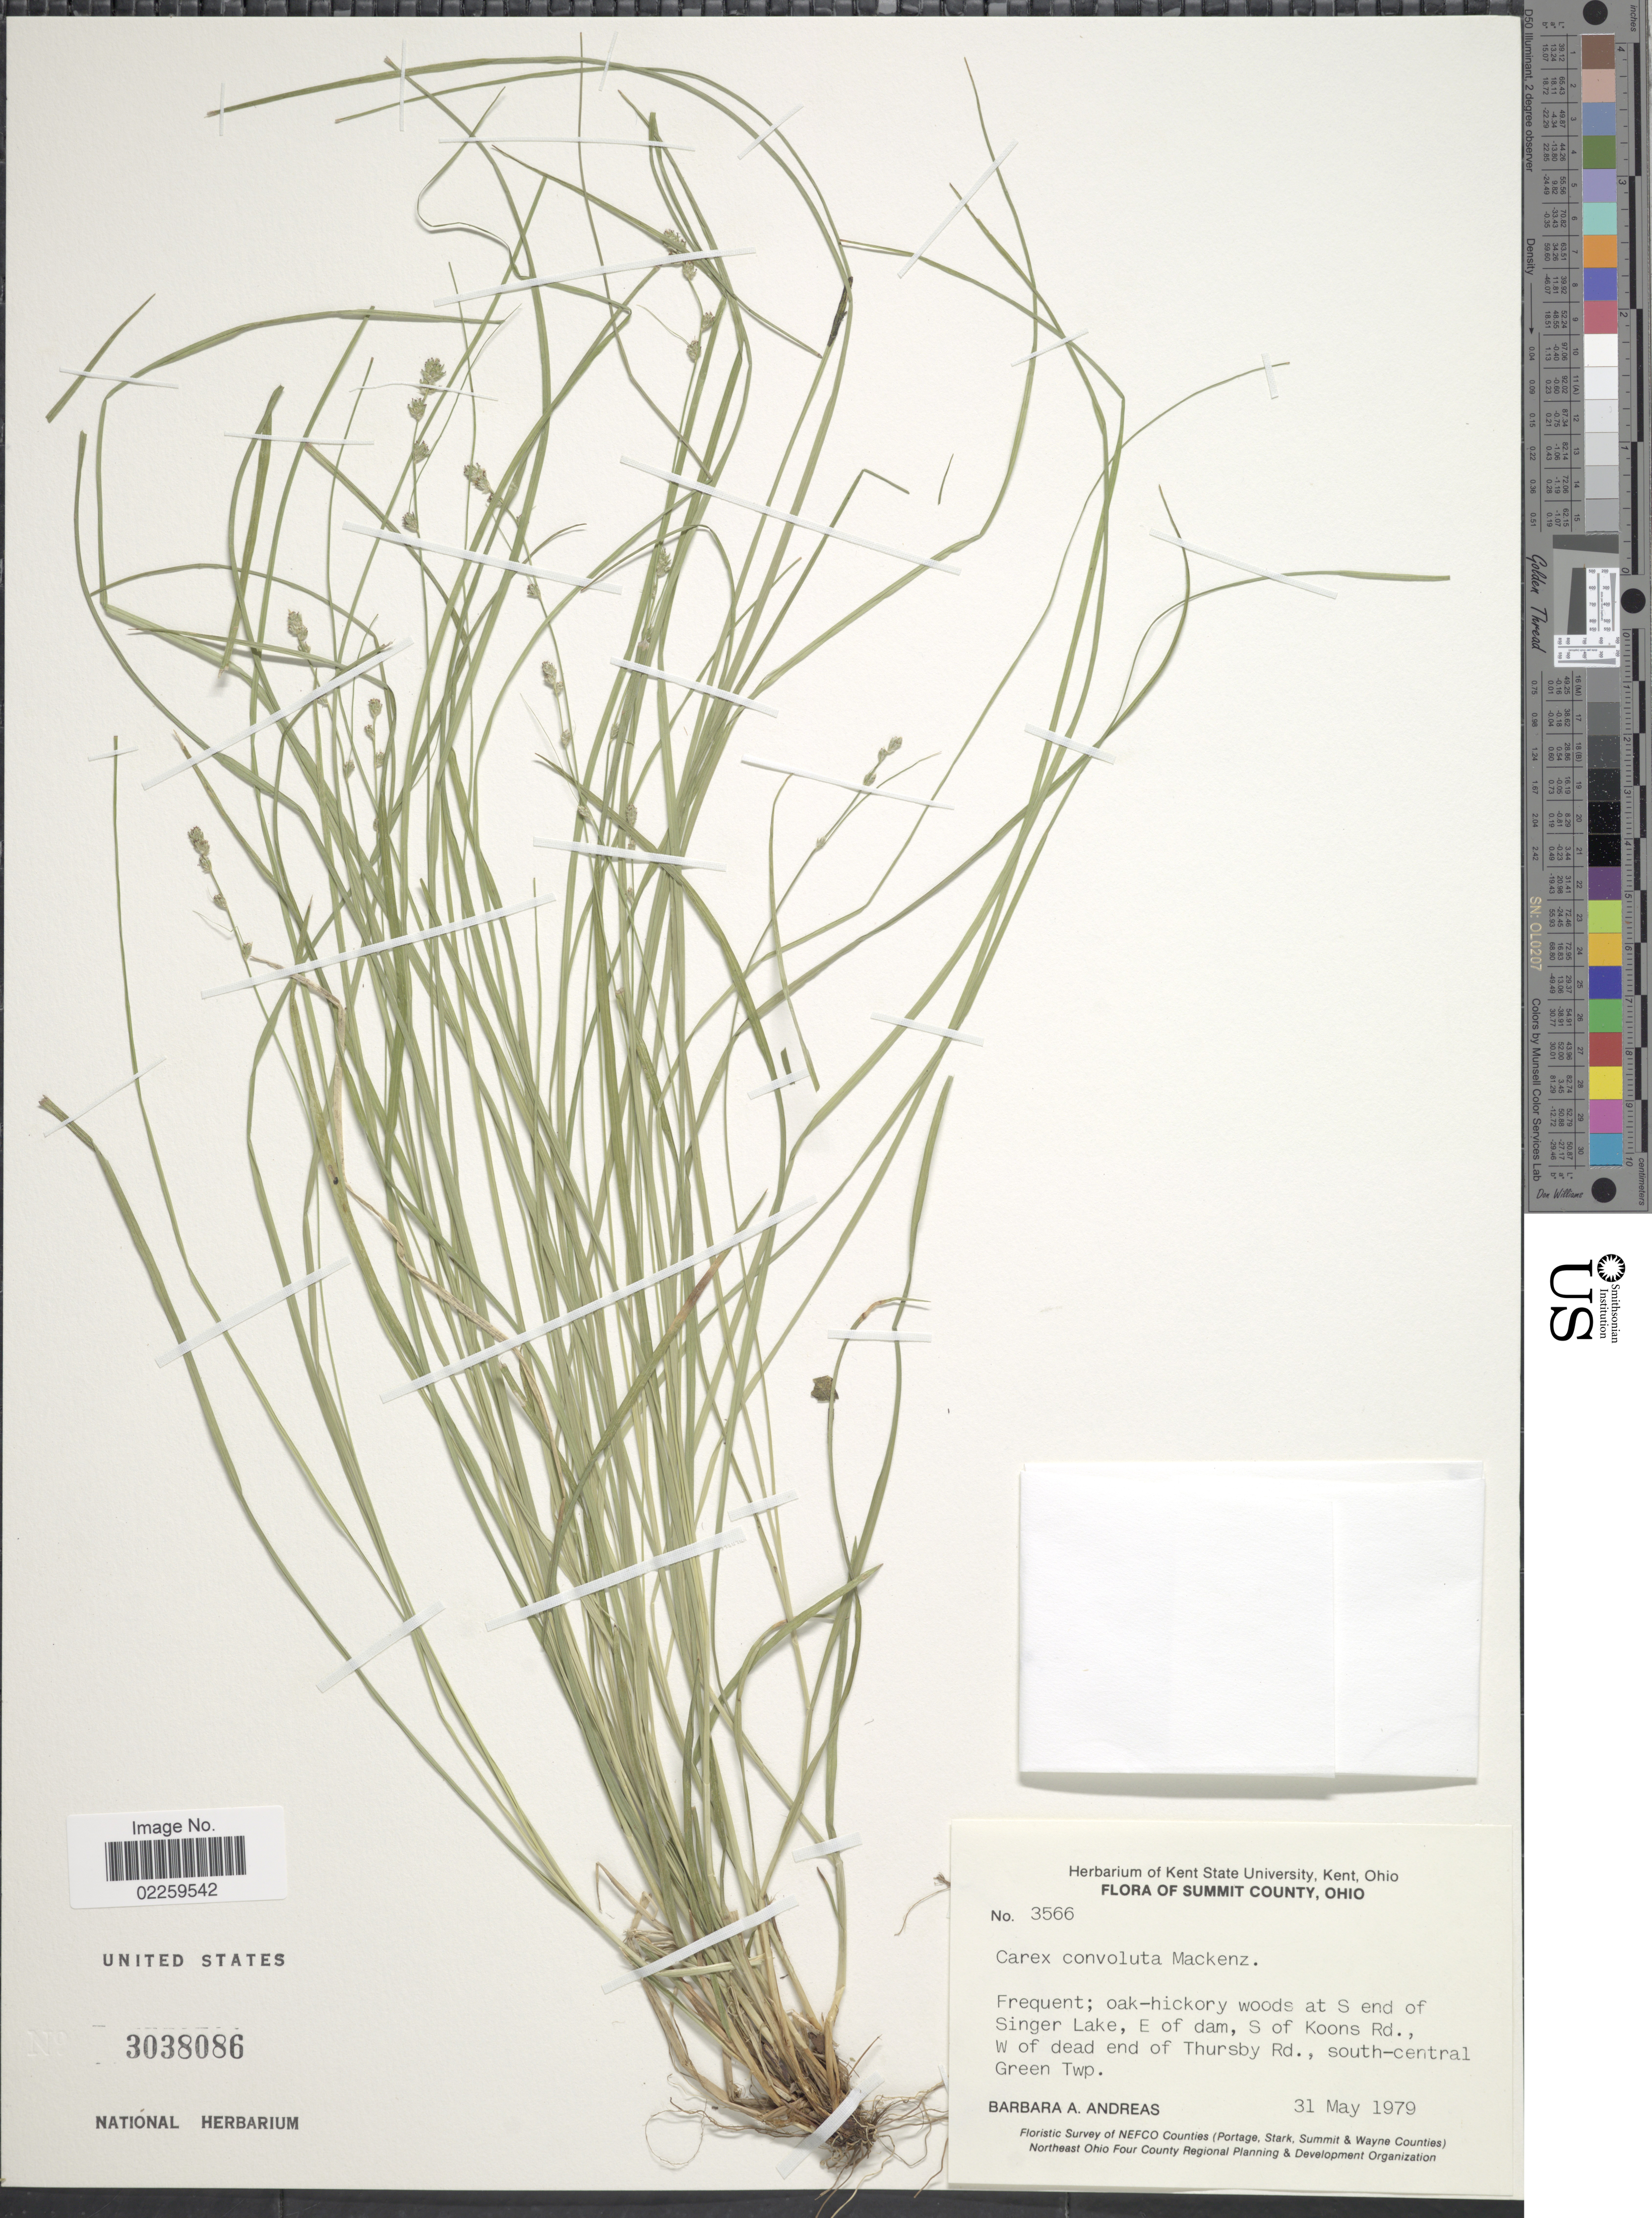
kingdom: Plantae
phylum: Tracheophyta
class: Liliopsida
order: Poales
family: Cyperaceae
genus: Carex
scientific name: Carex rosea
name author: Willd.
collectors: B. A. Andreas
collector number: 3566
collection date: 1979-05-31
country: United States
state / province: Ohio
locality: Summit County, Ohio. Woods at S of Singer Lake, E of dam, S of Koons Rd., W of dead end of Thursby Rd., south-central Green Twp.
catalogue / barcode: US 3038086